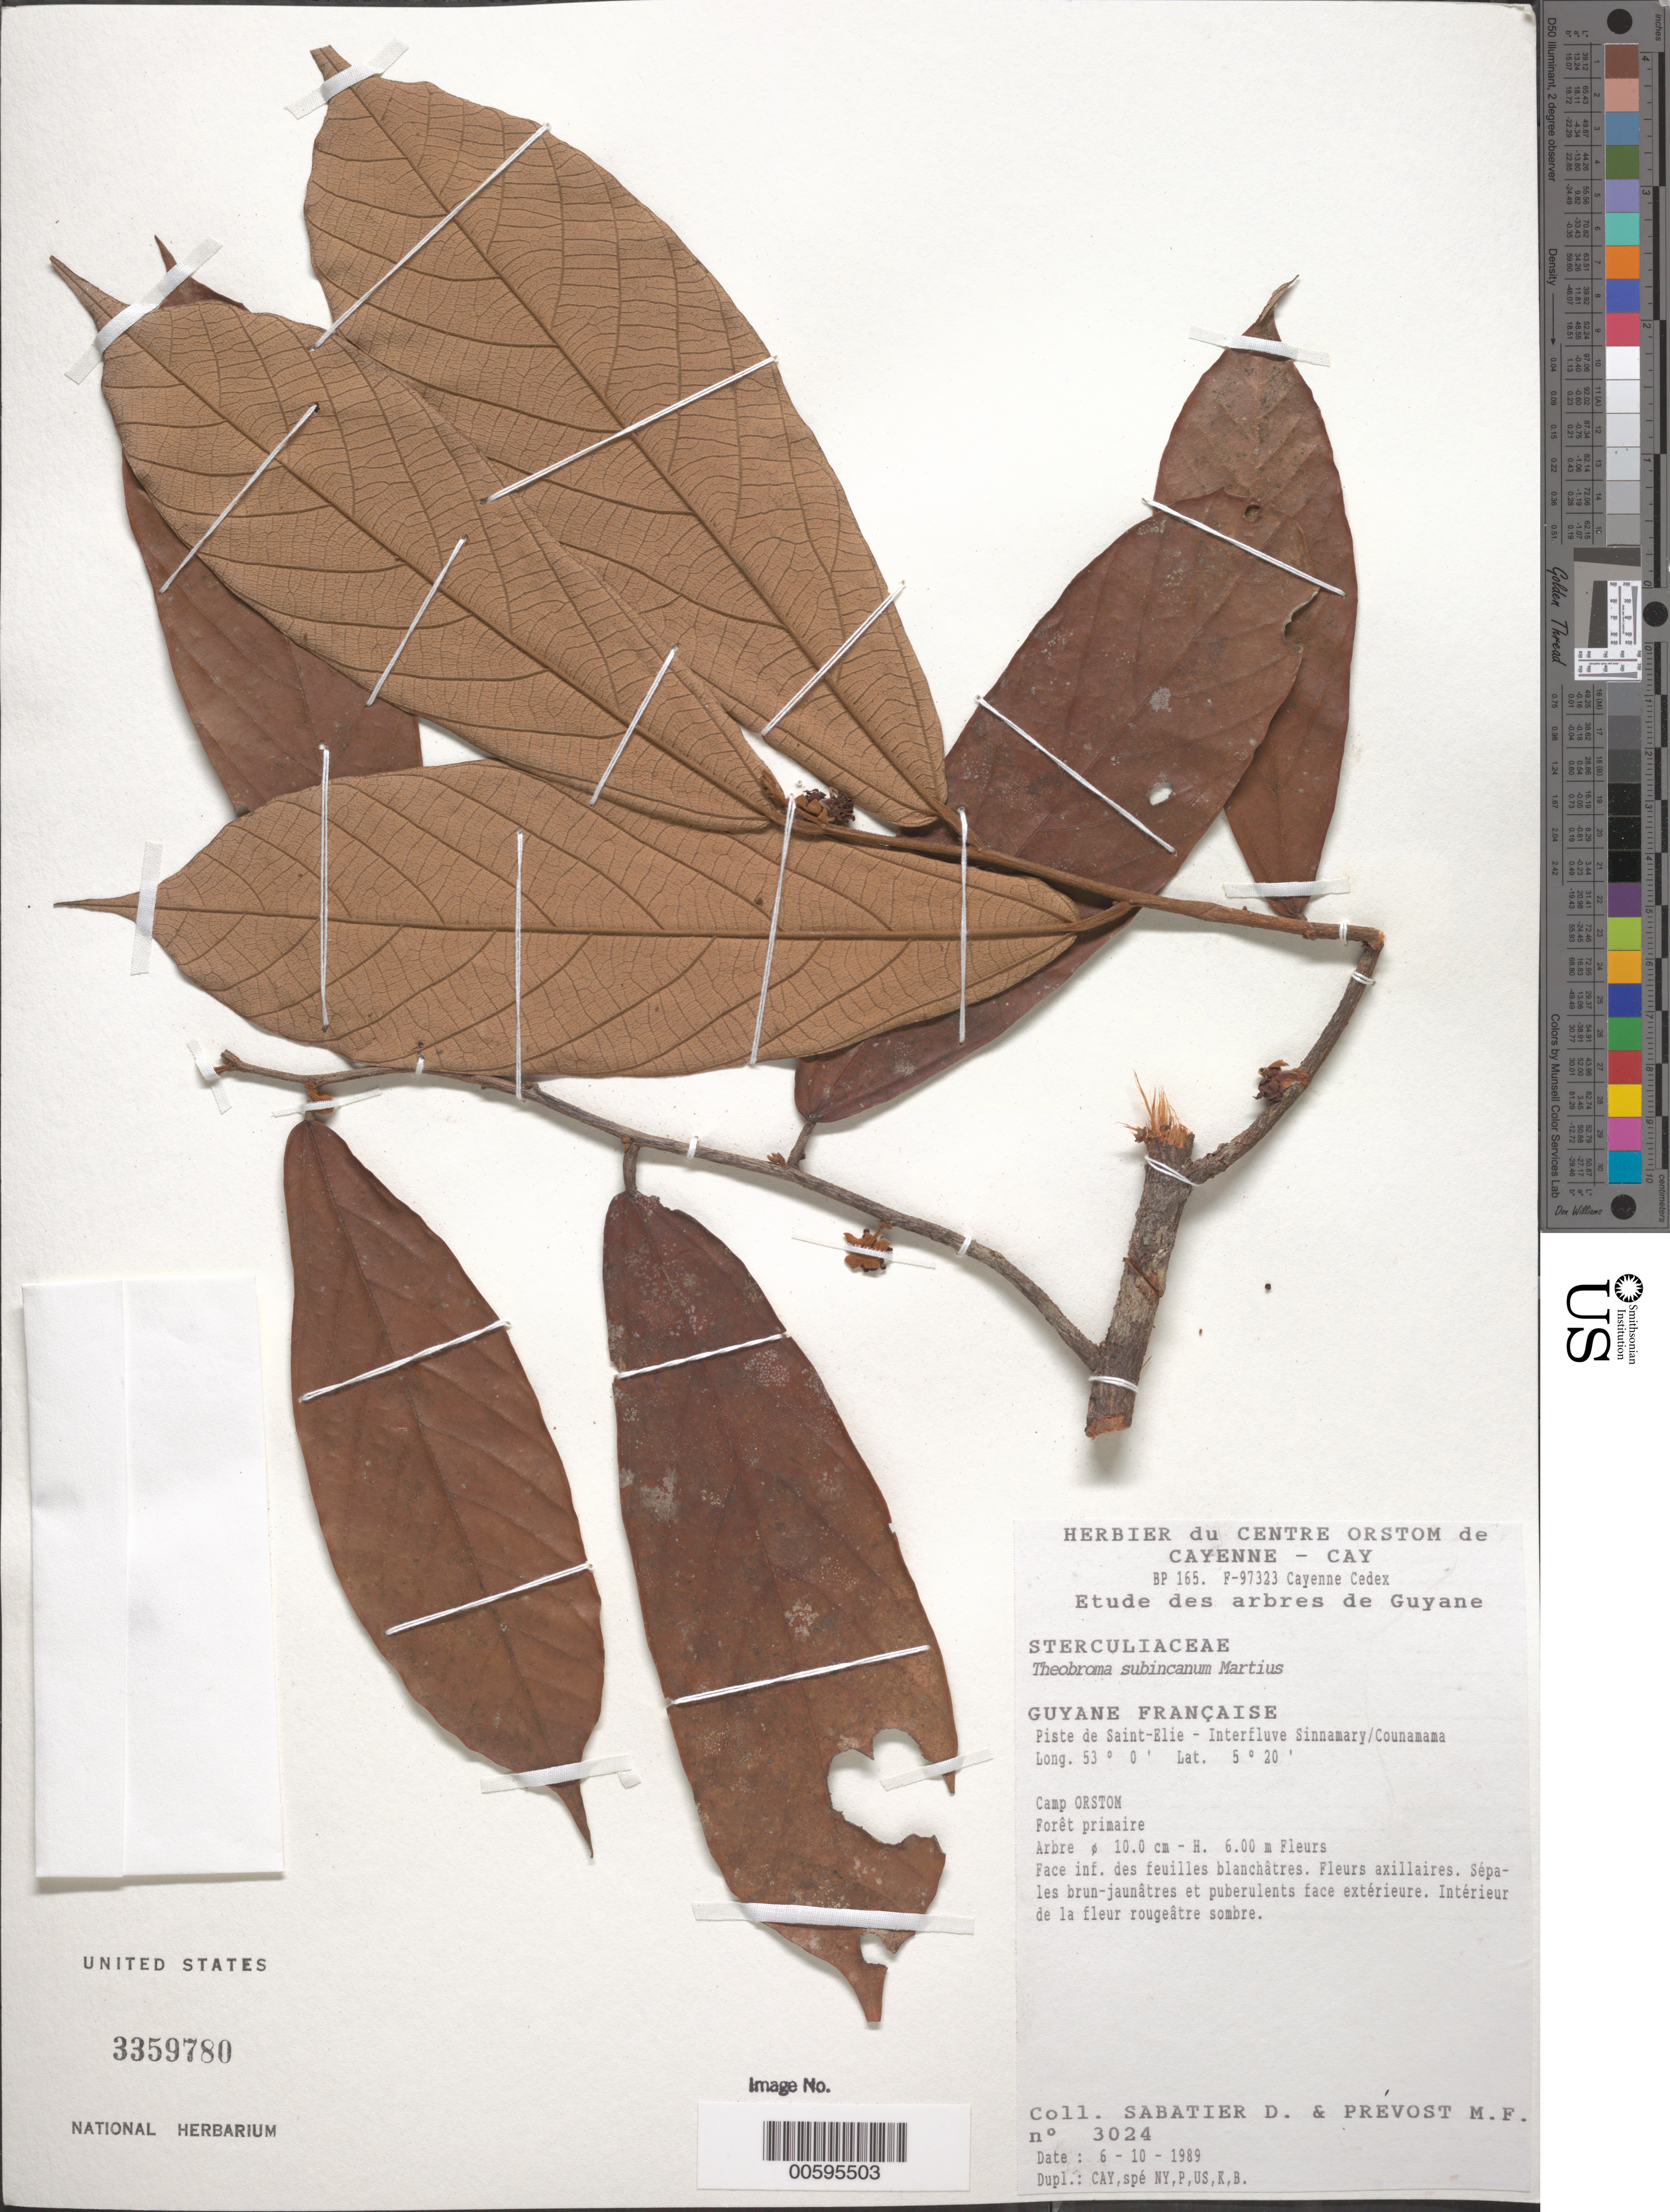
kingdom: Plantae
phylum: Tracheophyta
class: Magnoliopsida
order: Malvales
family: Malvaceae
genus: Theobroma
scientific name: Theobroma subincanum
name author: Mart.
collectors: D. Sabatier & M.-F. Prévost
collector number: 3024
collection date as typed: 06 Oct 1989 or 10 Jun 1989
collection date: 1989-06-10 or 1989-10-06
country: French Guiana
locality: Camp ORSTOM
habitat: Primary forest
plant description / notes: CAY!, CTES, US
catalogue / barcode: US 3359780